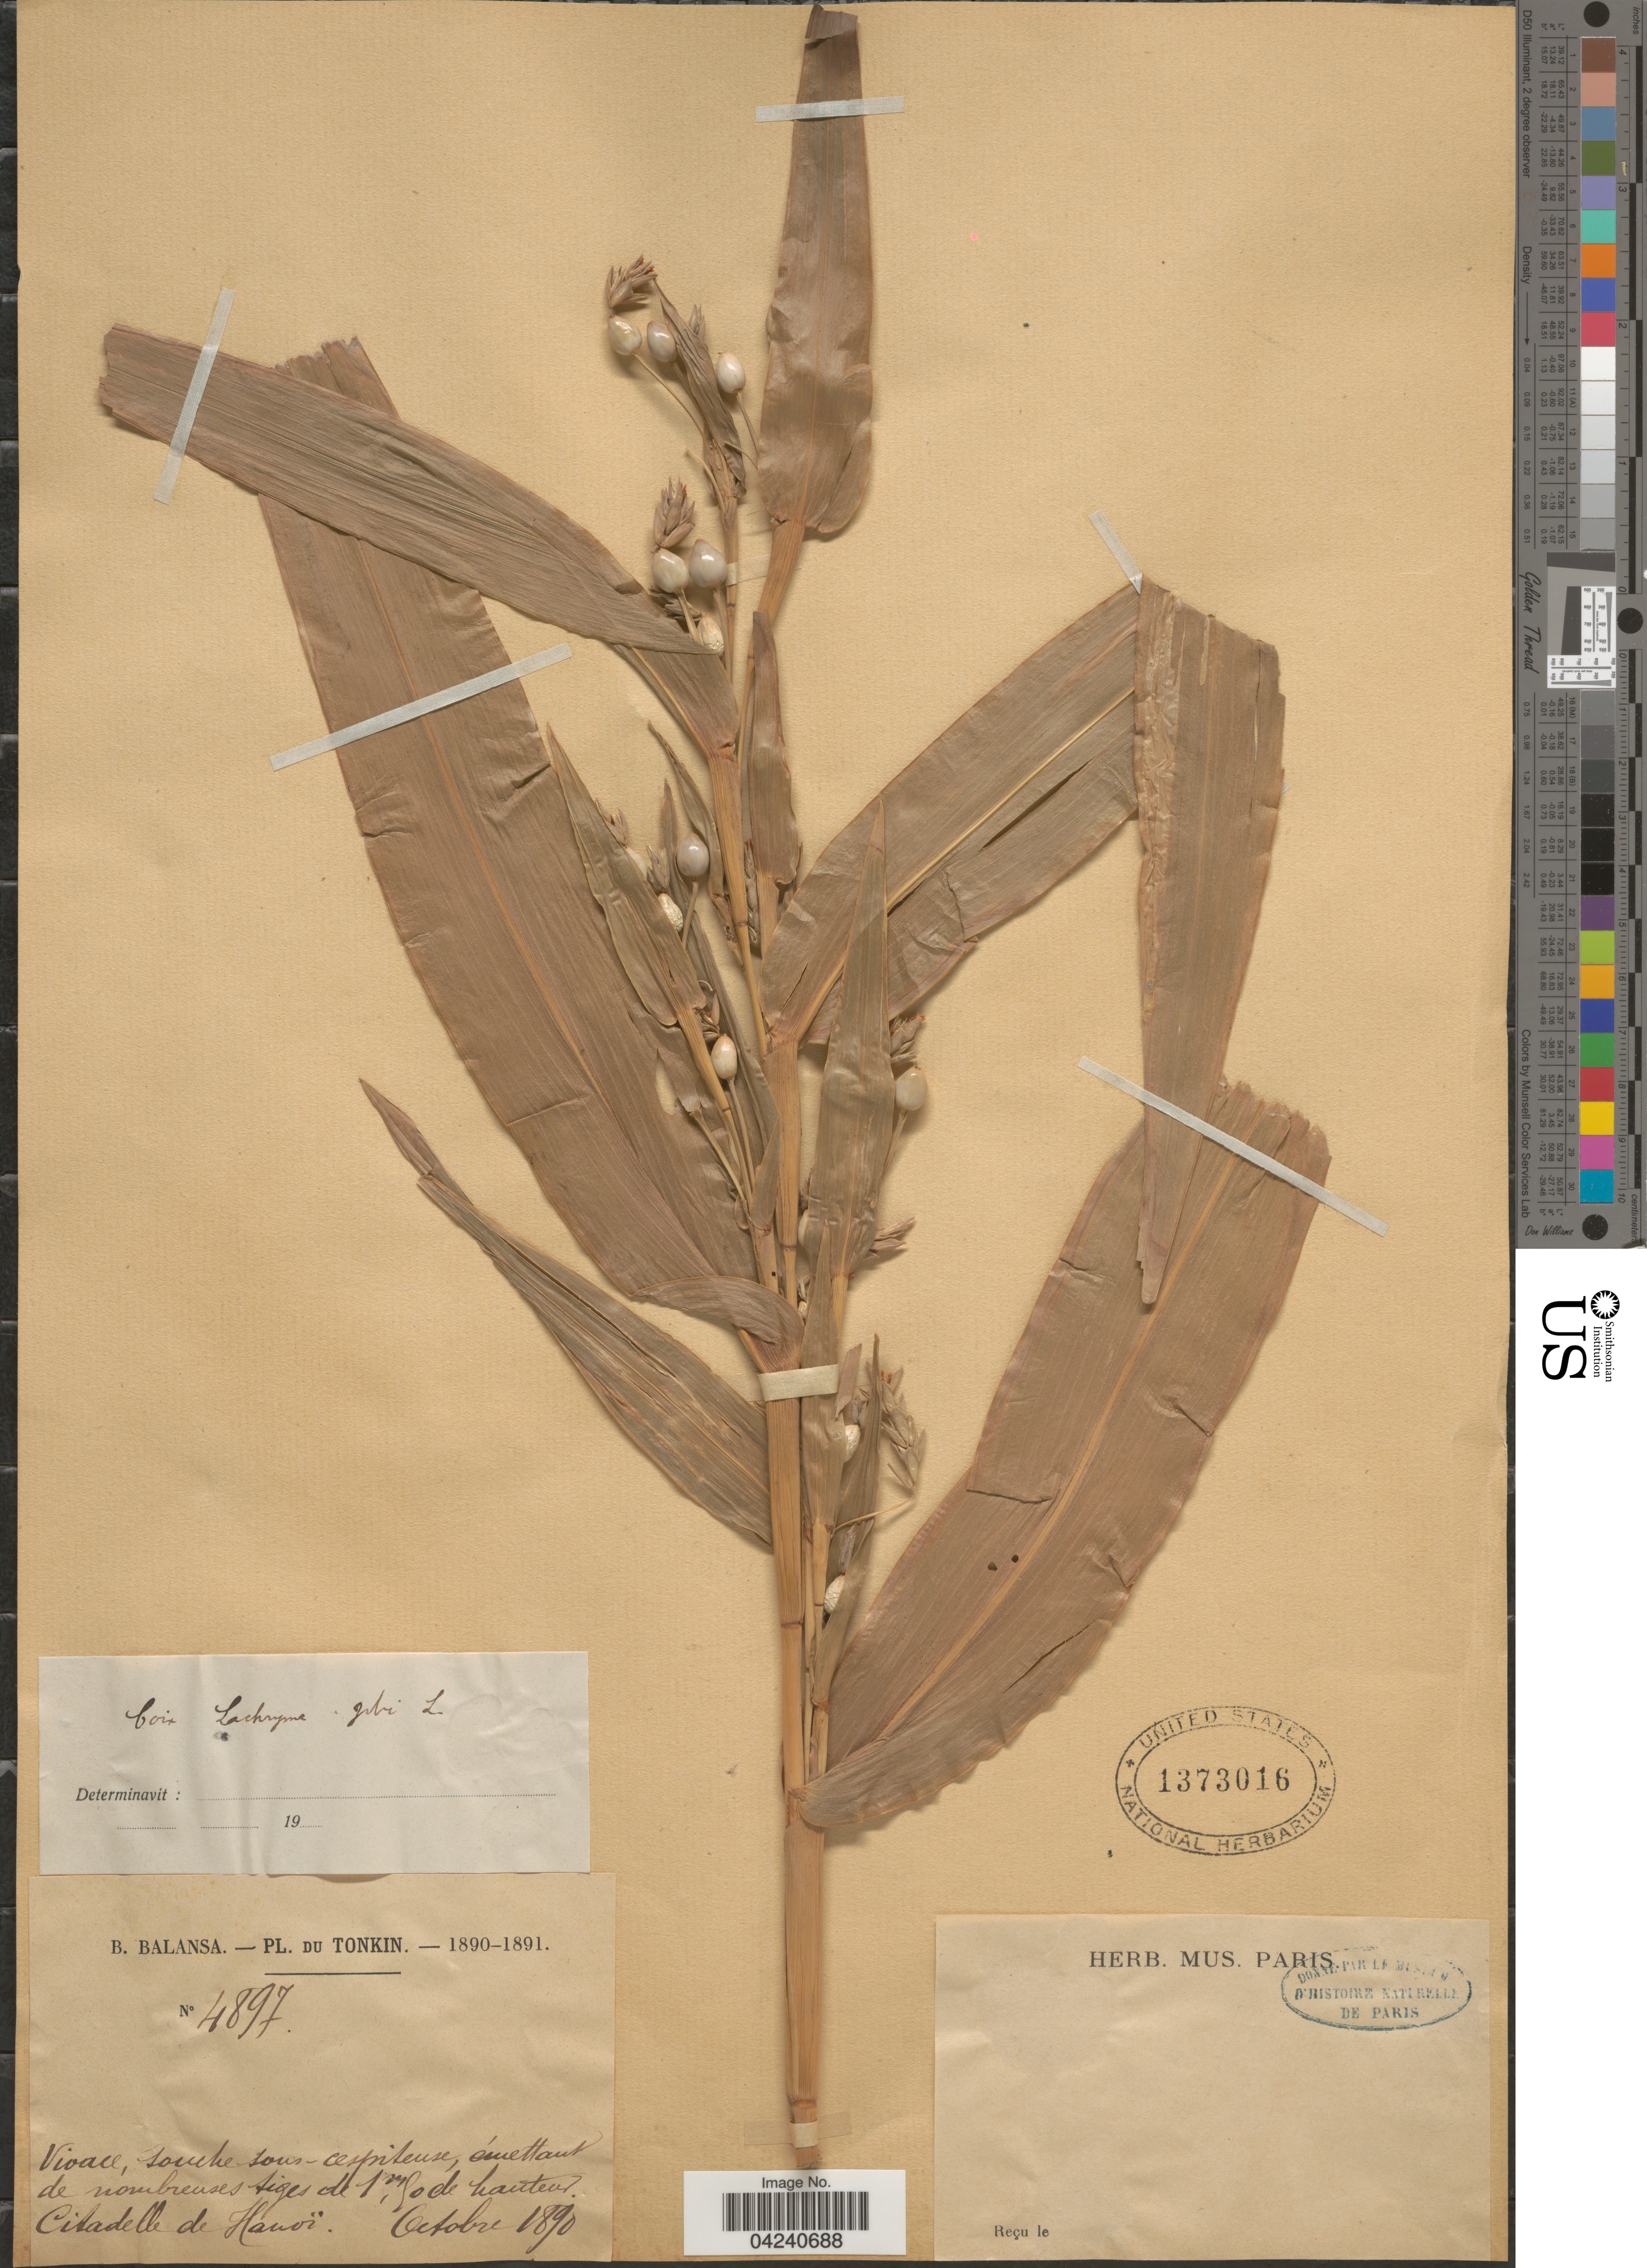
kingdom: Plantae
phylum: Tracheophyta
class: Liliopsida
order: Poales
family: Poaceae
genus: Coix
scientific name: Coix lacryma-jobi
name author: L.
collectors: B. Balansa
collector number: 4897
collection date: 1890-10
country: Vietnam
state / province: Ha Noi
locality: Tonkin. Citadelle de Hanoï.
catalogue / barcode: US 1373016